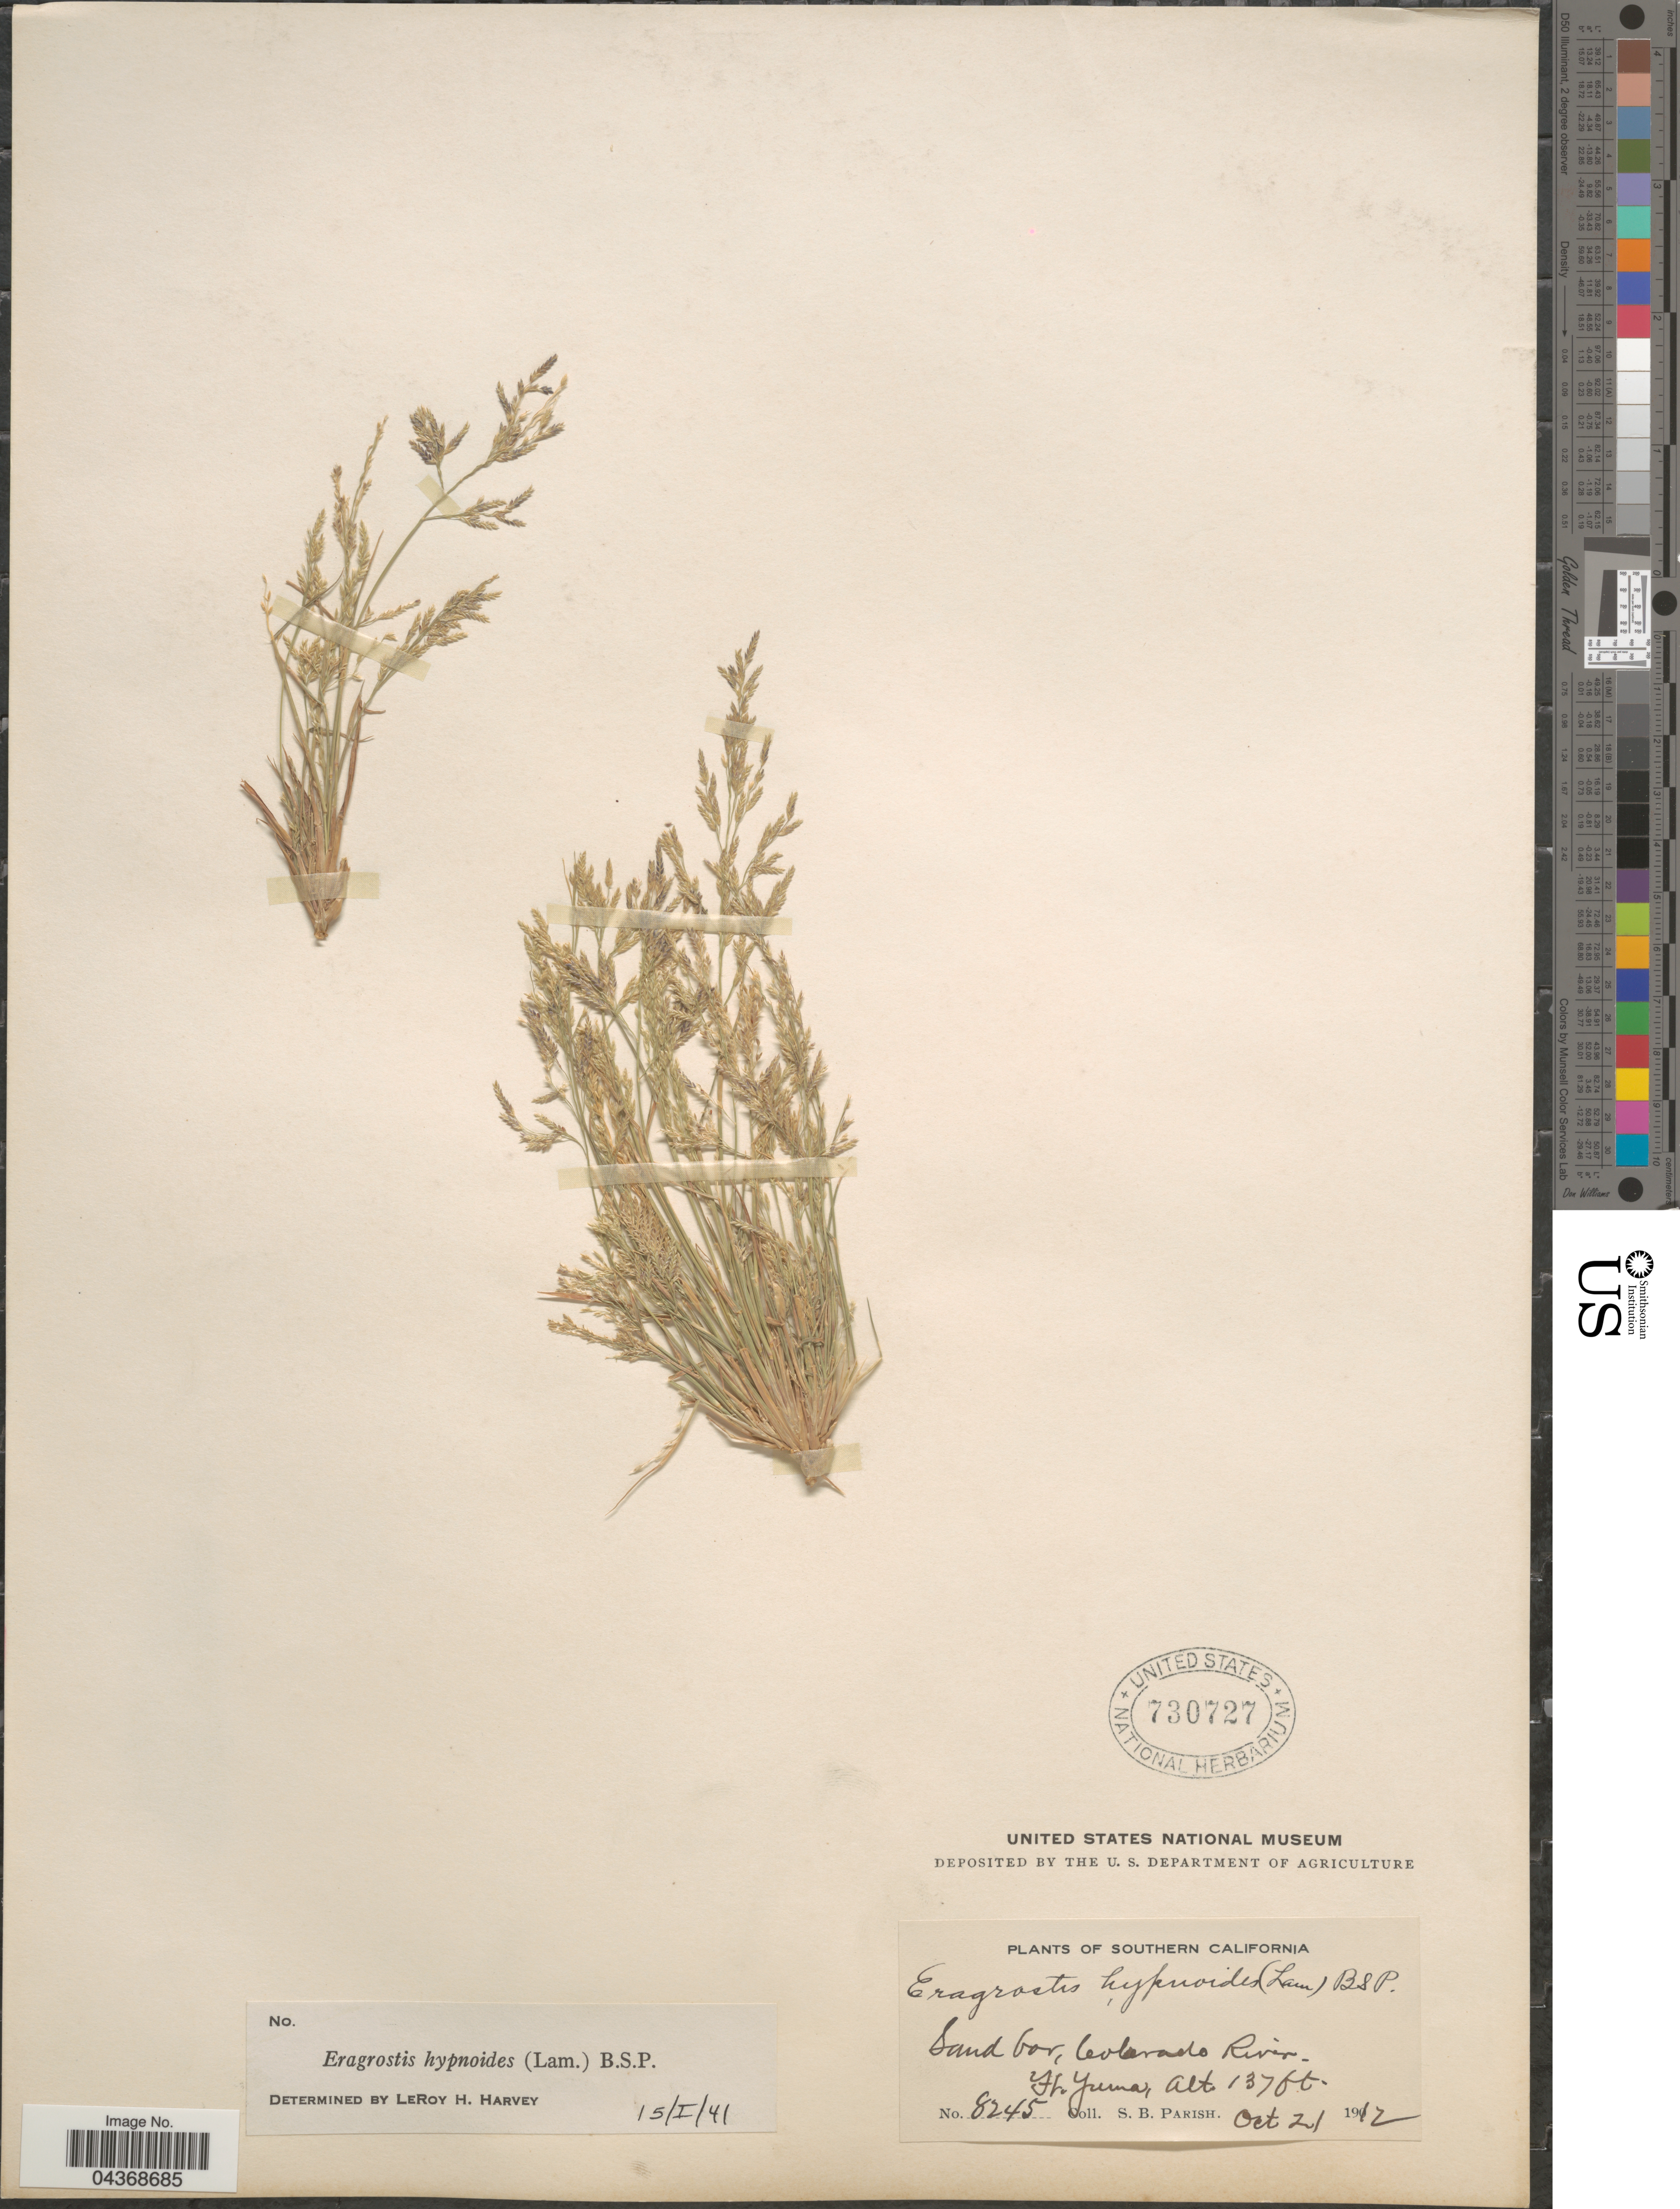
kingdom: Plantae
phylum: Tracheophyta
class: Liliopsida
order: Poales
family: Poaceae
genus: Eragrostis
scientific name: Eragrostis hypnoides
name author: (Lam.) Britton, Stearns & Poggenb.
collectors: S. B. Parish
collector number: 8245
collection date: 1912-10-21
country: United States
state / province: California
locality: Southern California. Sand bor, Colorado River. Ft. Yuma.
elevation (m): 42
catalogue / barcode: US 730727